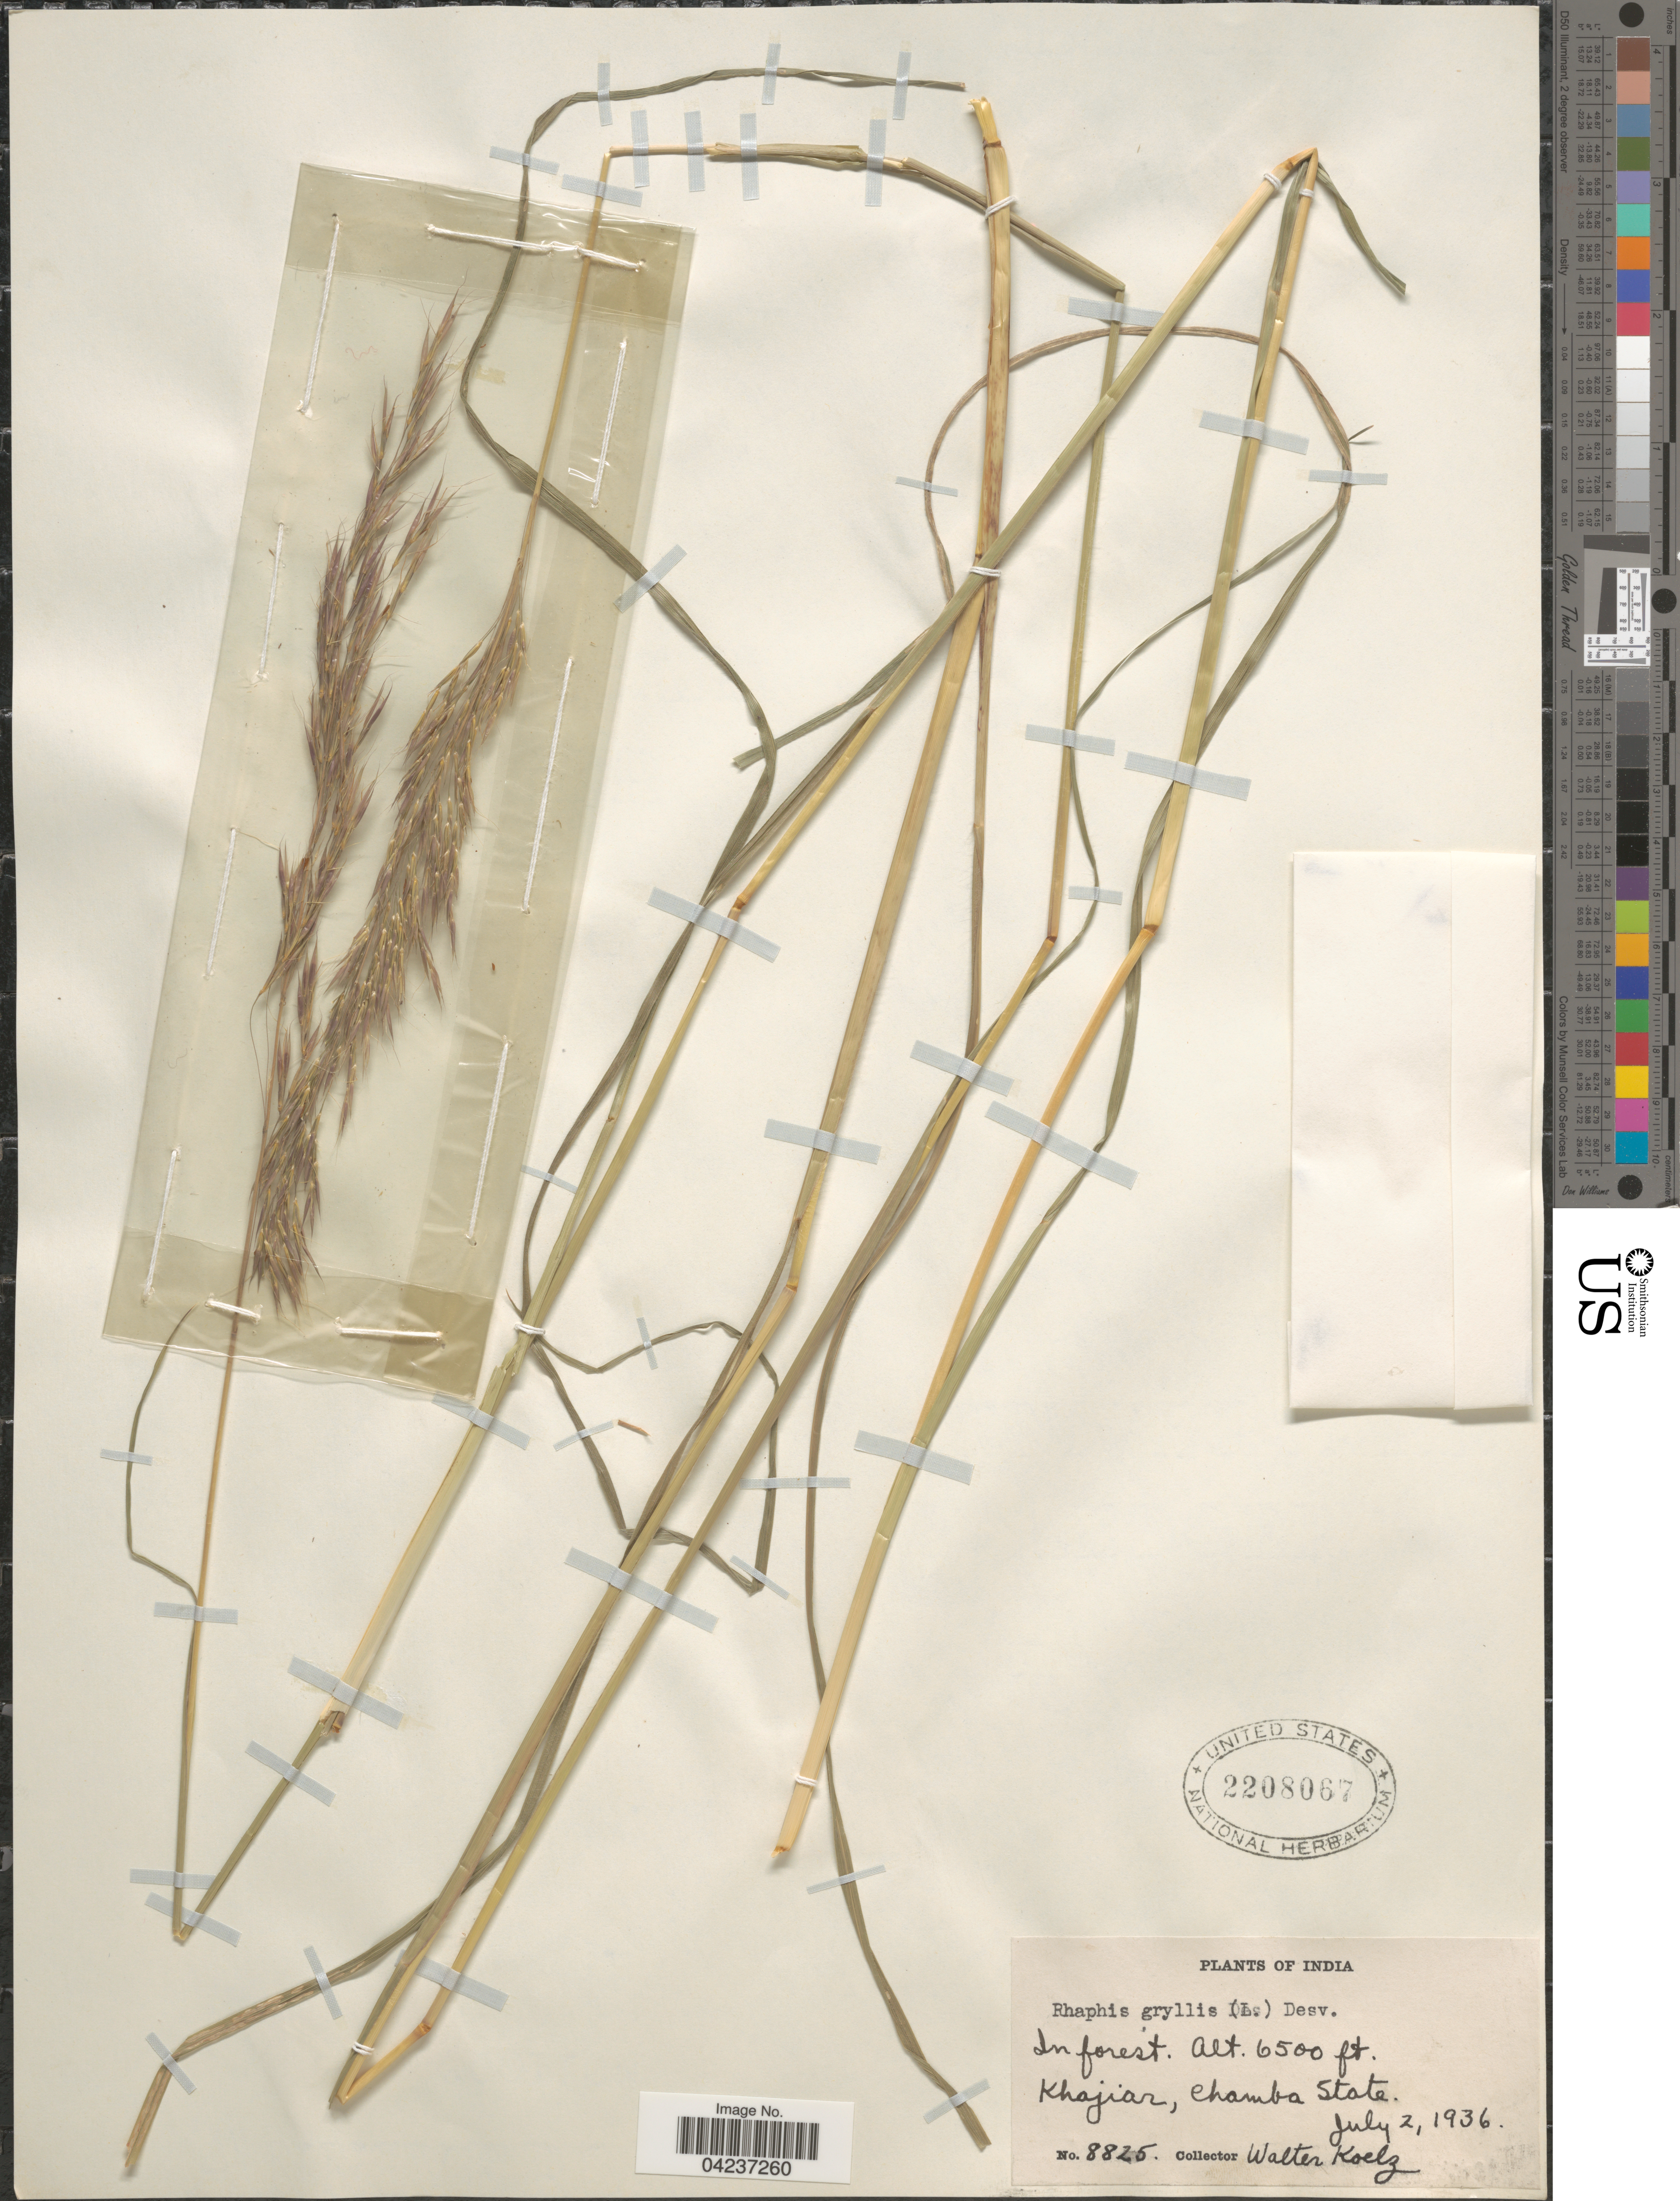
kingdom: Plantae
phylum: Tracheophyta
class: Liliopsida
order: Poales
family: Poaceae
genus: Chrysopogon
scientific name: Chrysopogon gryllus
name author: (L.) Trin.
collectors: W. N. Koelz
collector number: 8825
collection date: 1936-07-02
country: India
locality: In forest. Khajiar, Chamba State.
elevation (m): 1981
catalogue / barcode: US 2208067